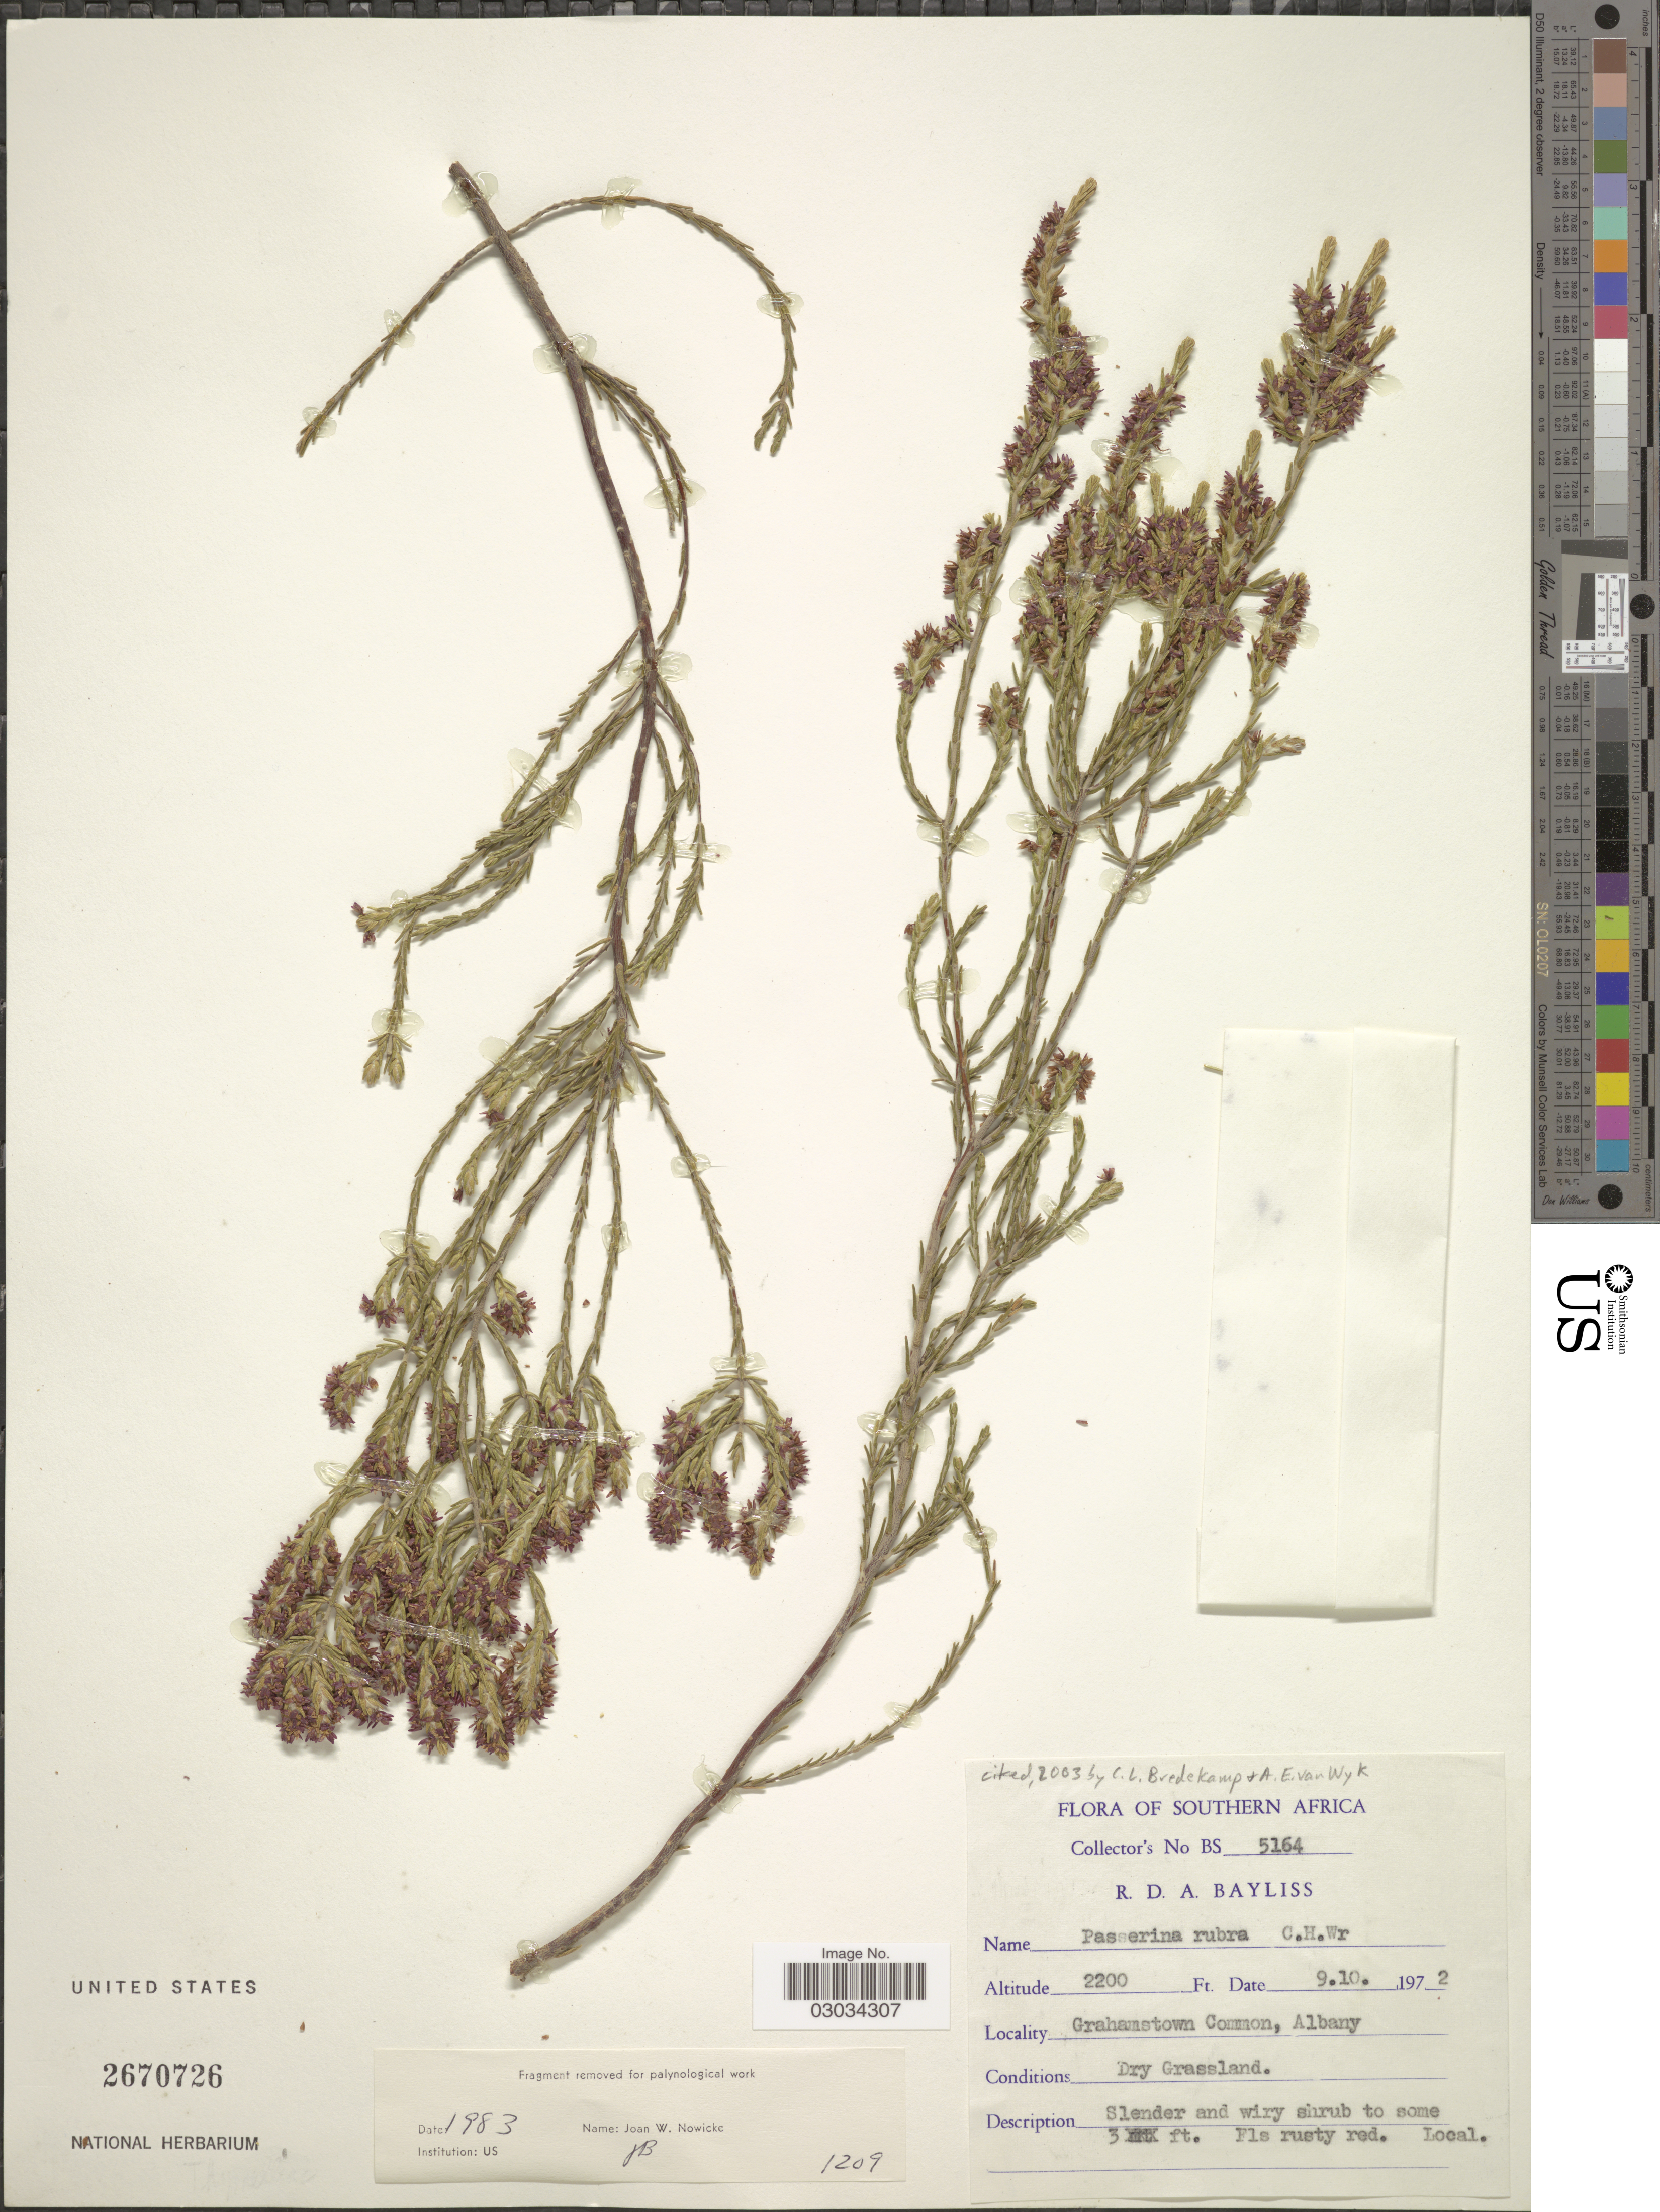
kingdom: Plantae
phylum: Tracheophyta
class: Magnoliopsida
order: Malvales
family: Thymelaeaceae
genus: Passerina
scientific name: Passerina rubra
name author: C.H. Wright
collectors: R. Bayliss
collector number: BS5164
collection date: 1972-10-09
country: South Africa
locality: Southern Africa. Grahamstown Common, Albany.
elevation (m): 671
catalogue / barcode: US 2670726